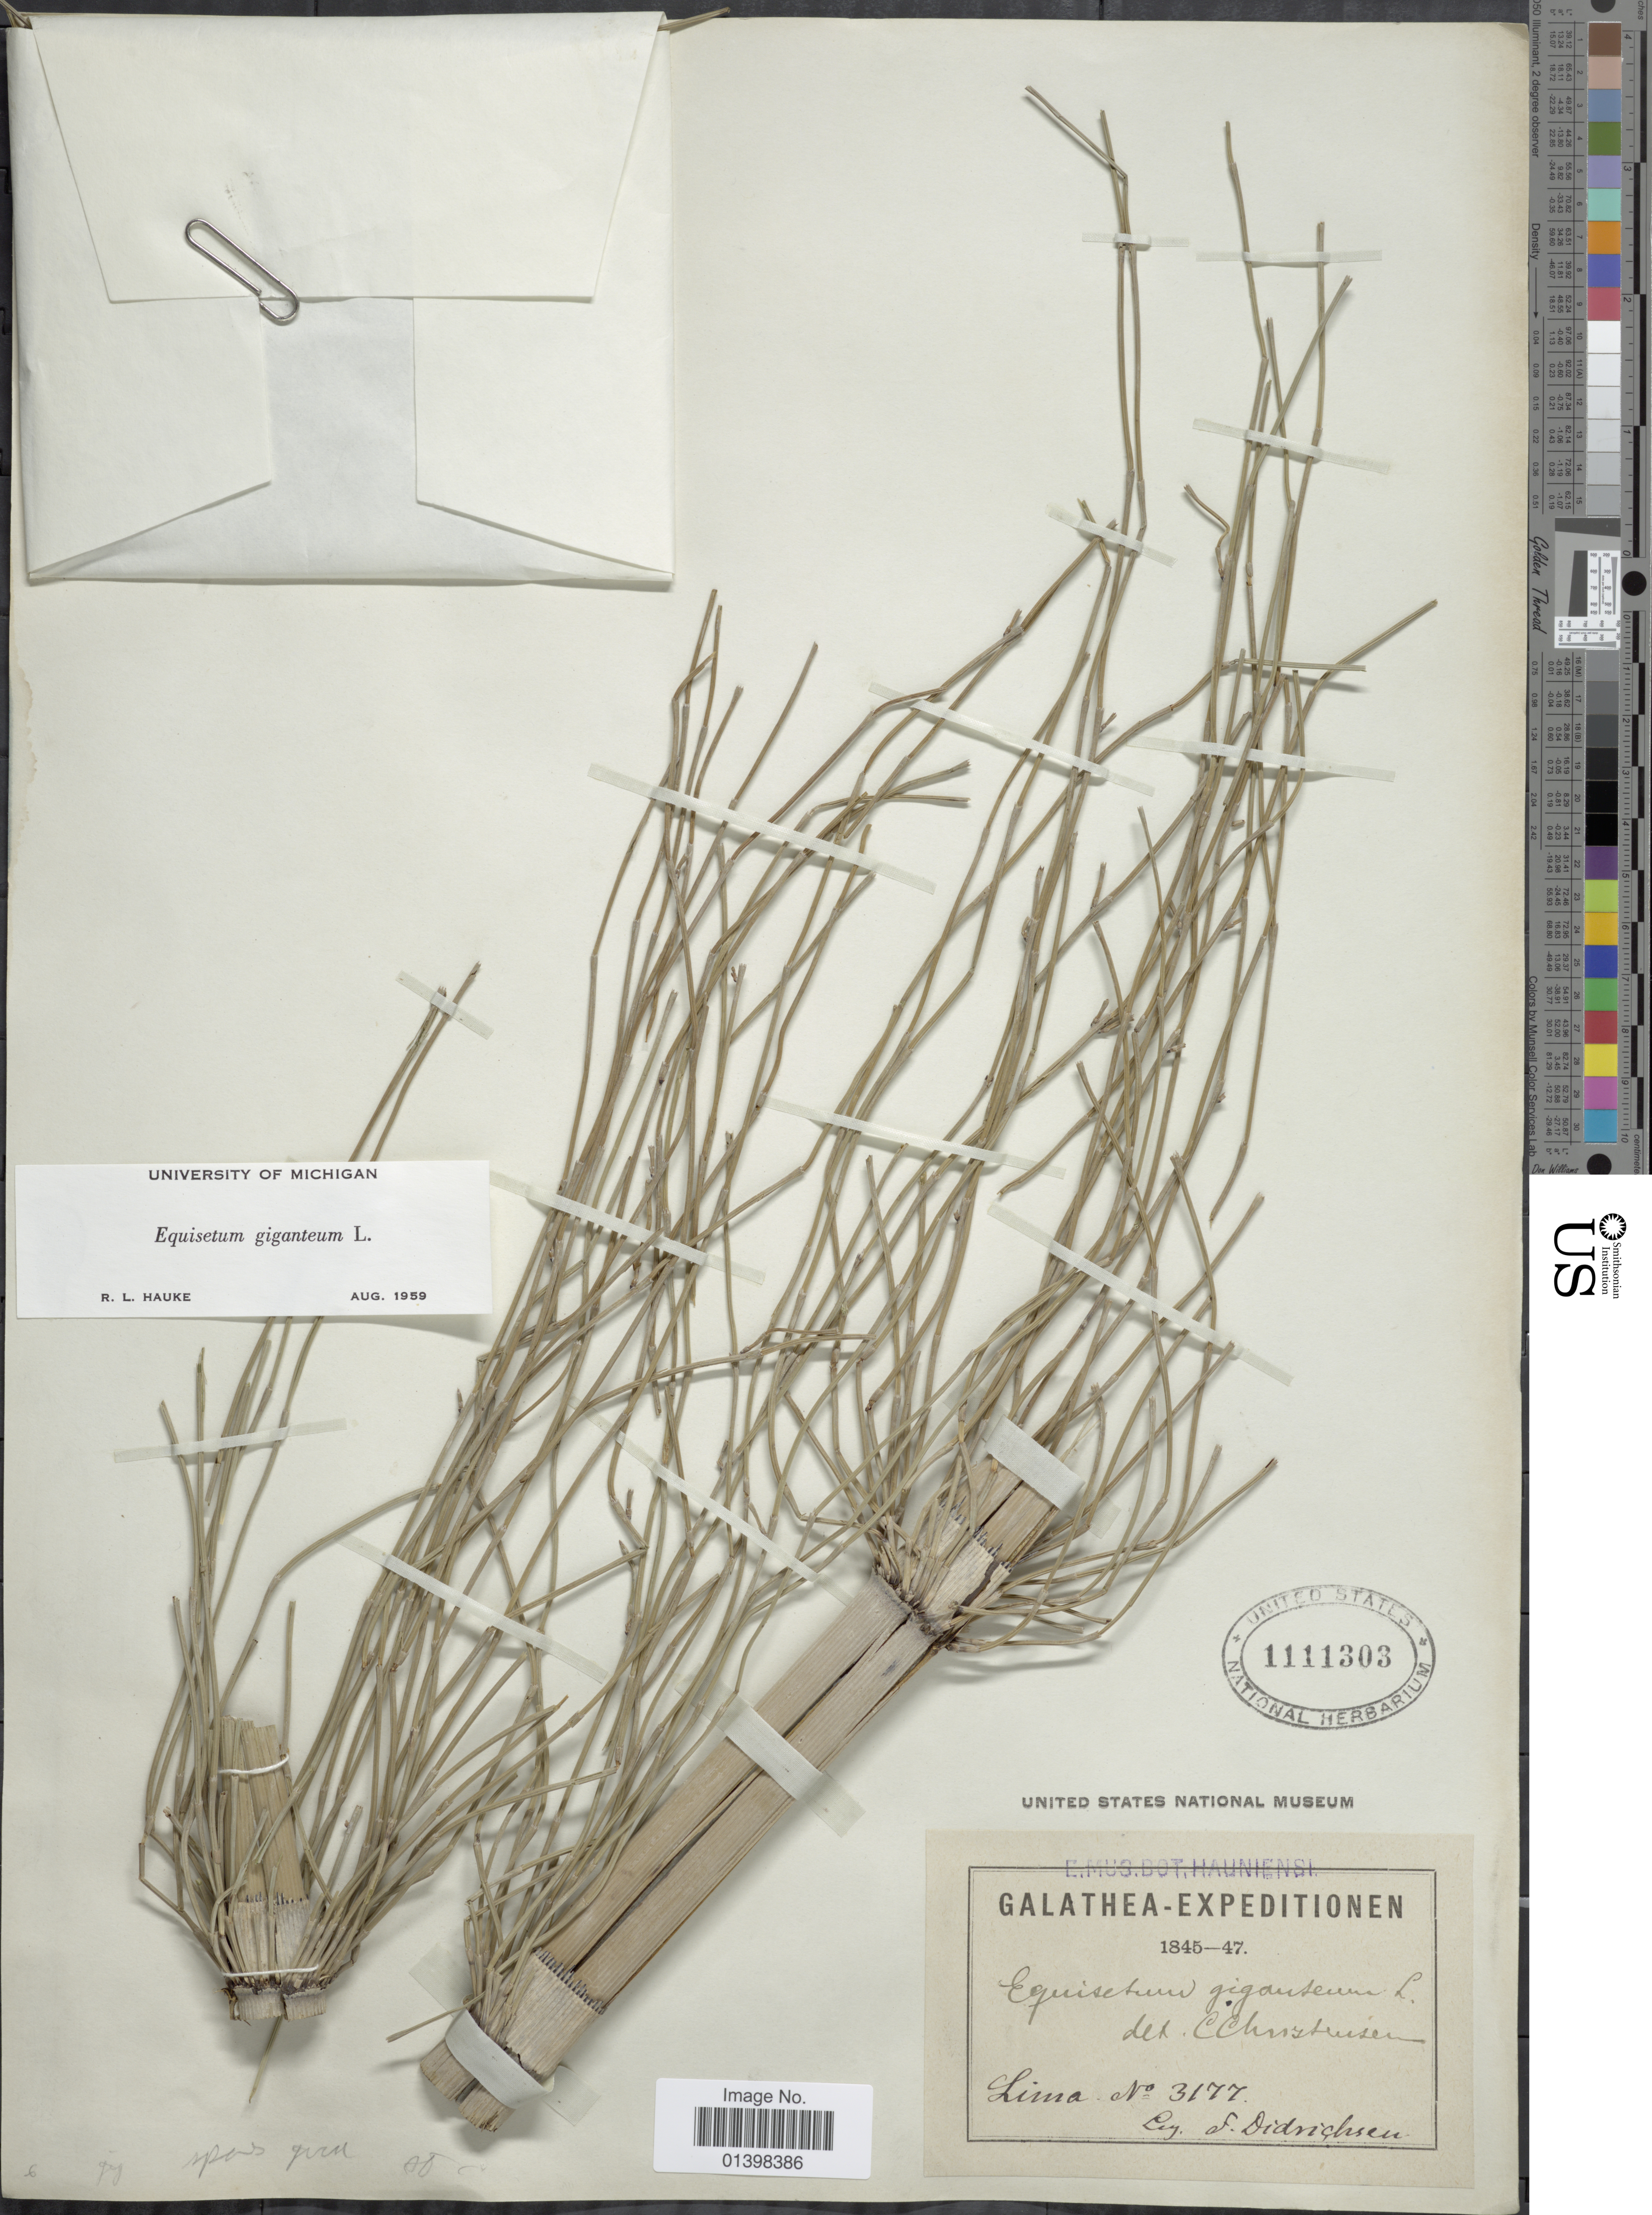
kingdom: Plantae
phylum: Tracheophyta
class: Polypodiopsida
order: Equisetales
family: Equisetaceae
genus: Equisetum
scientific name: Equisetum giganteum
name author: L.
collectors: F. Didrichsen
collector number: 3177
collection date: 1845/1847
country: Peru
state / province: Lima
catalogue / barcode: US 1111303